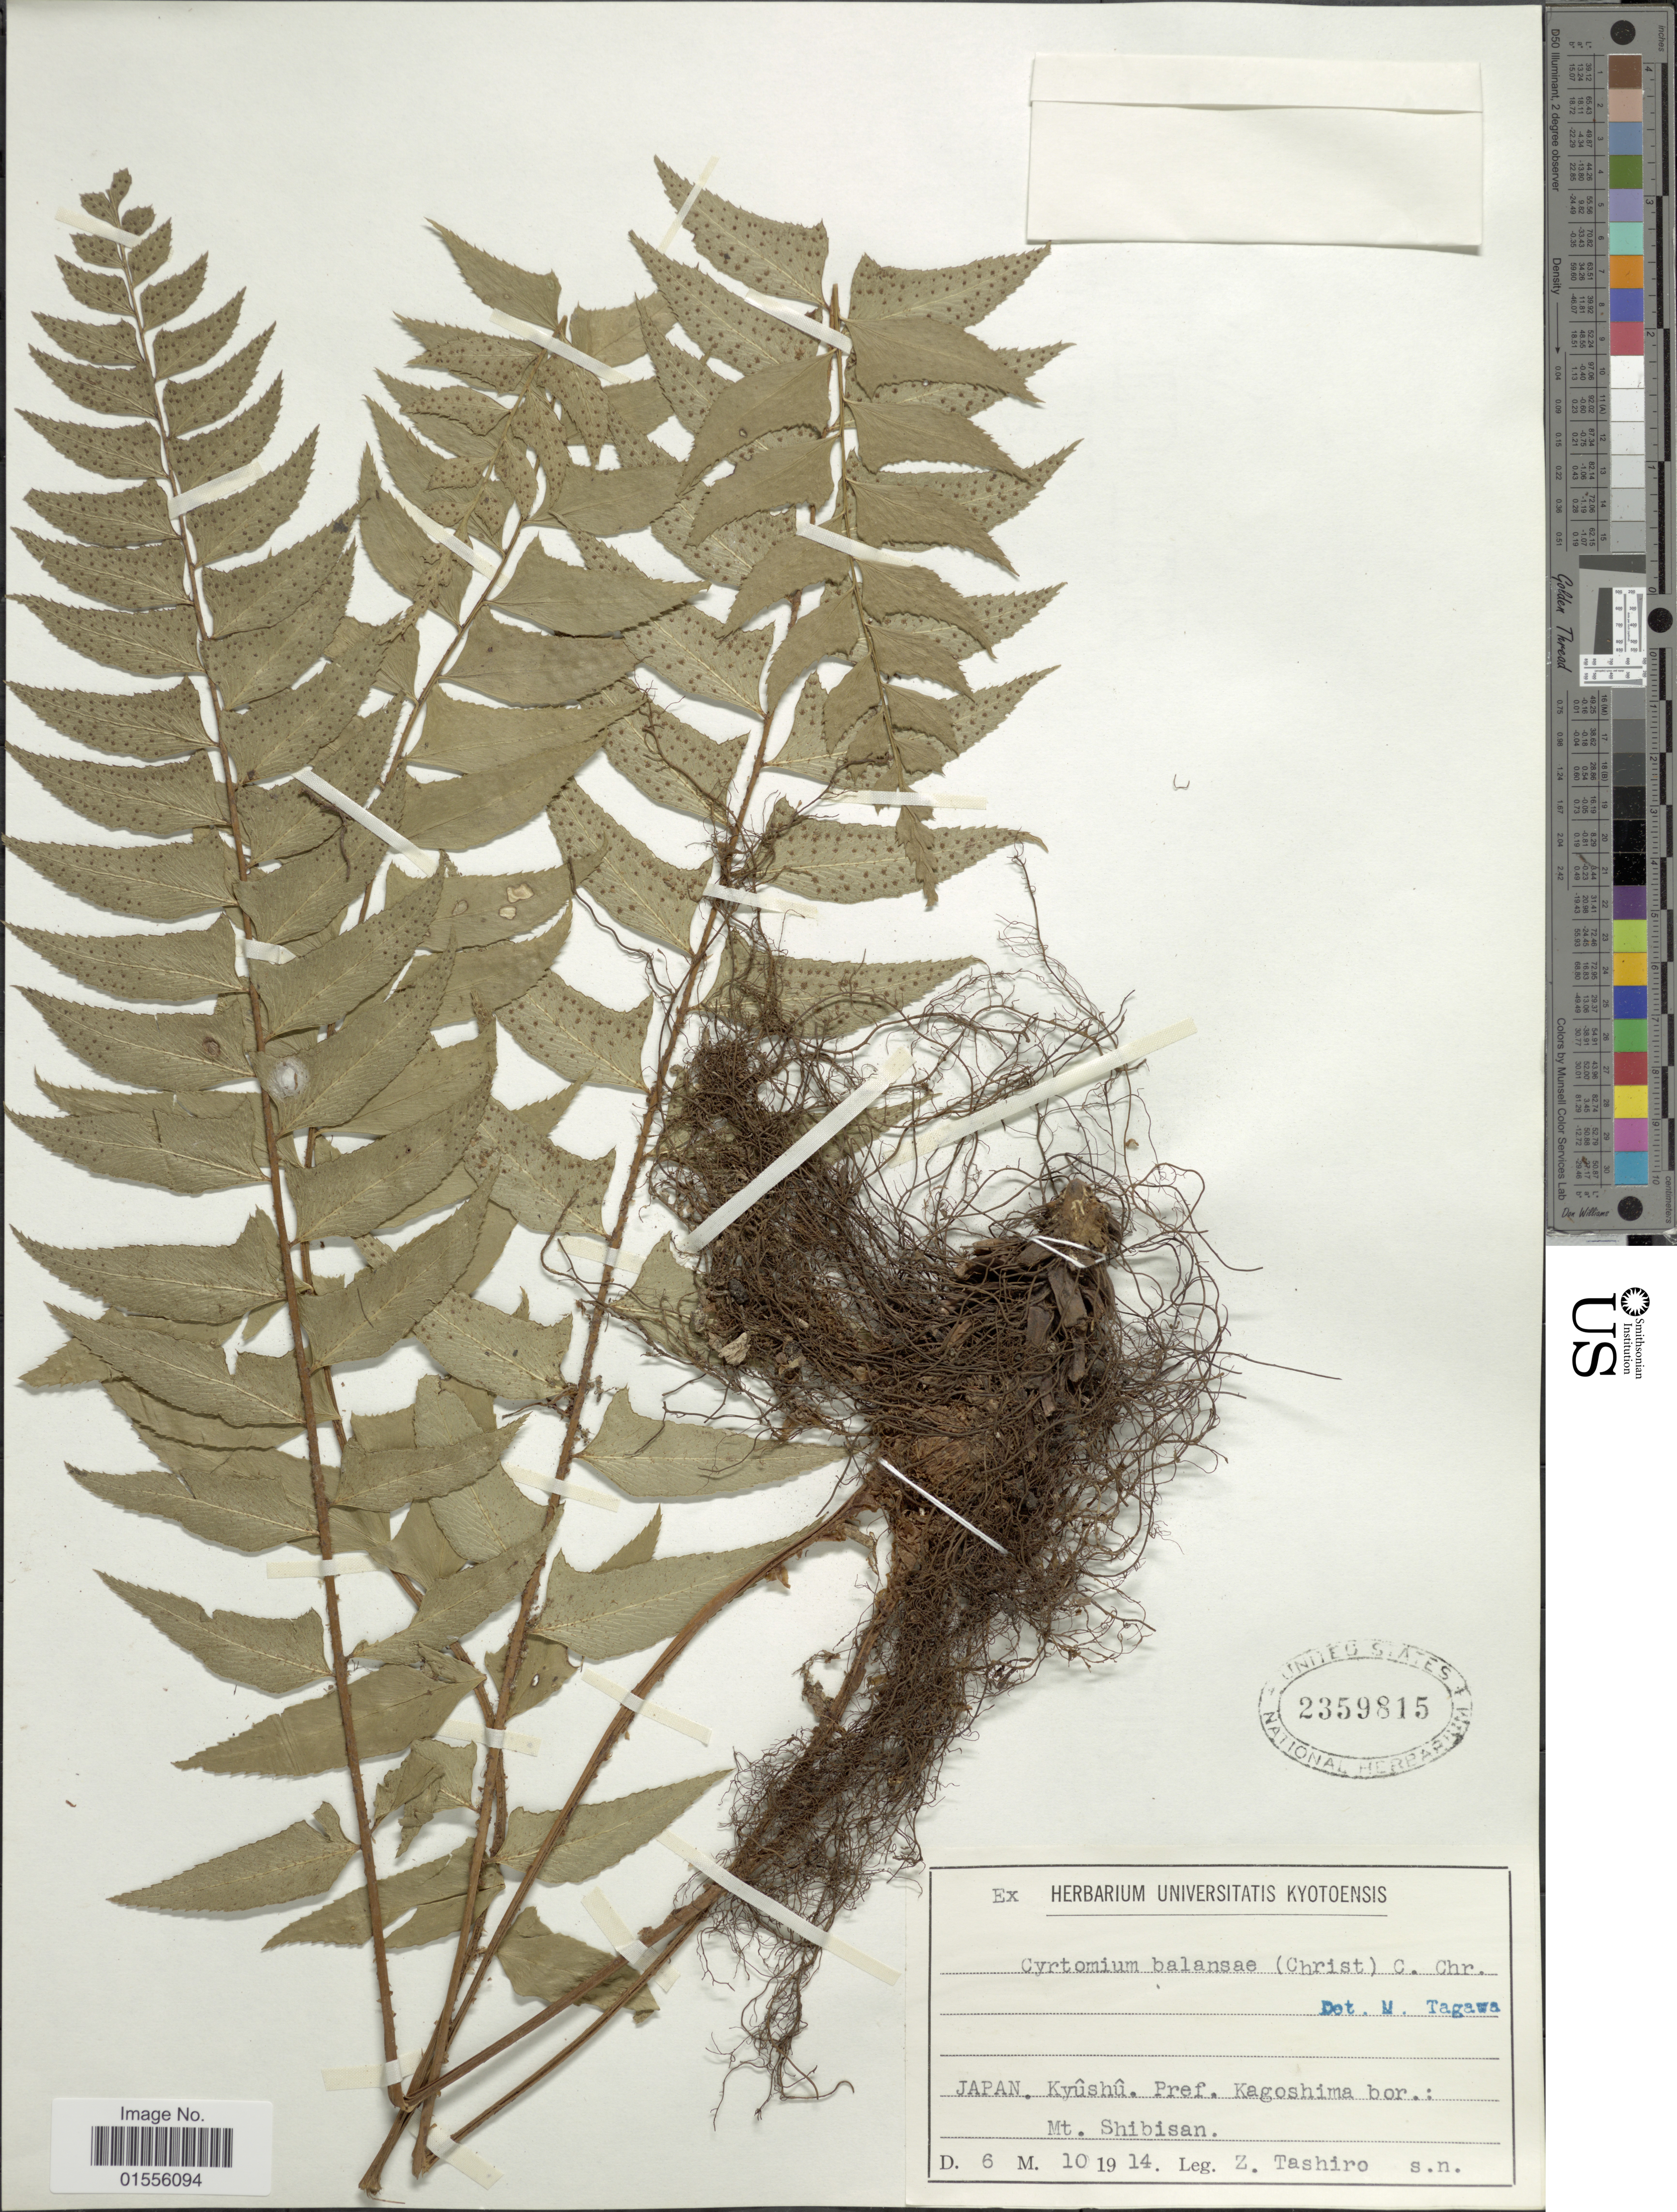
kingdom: Plantae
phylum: Tracheophyta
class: Polypodiopsida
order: Polypodiales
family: Dryopteridaceae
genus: Cyrtomium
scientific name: Cyrtomium balansae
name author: (Christ) C. Chr.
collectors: Z. Tashiro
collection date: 1914-10-06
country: Japan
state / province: Kagosima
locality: Kyûshû Pref Kagoshima bor: Mt Shibisan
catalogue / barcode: US 2359815